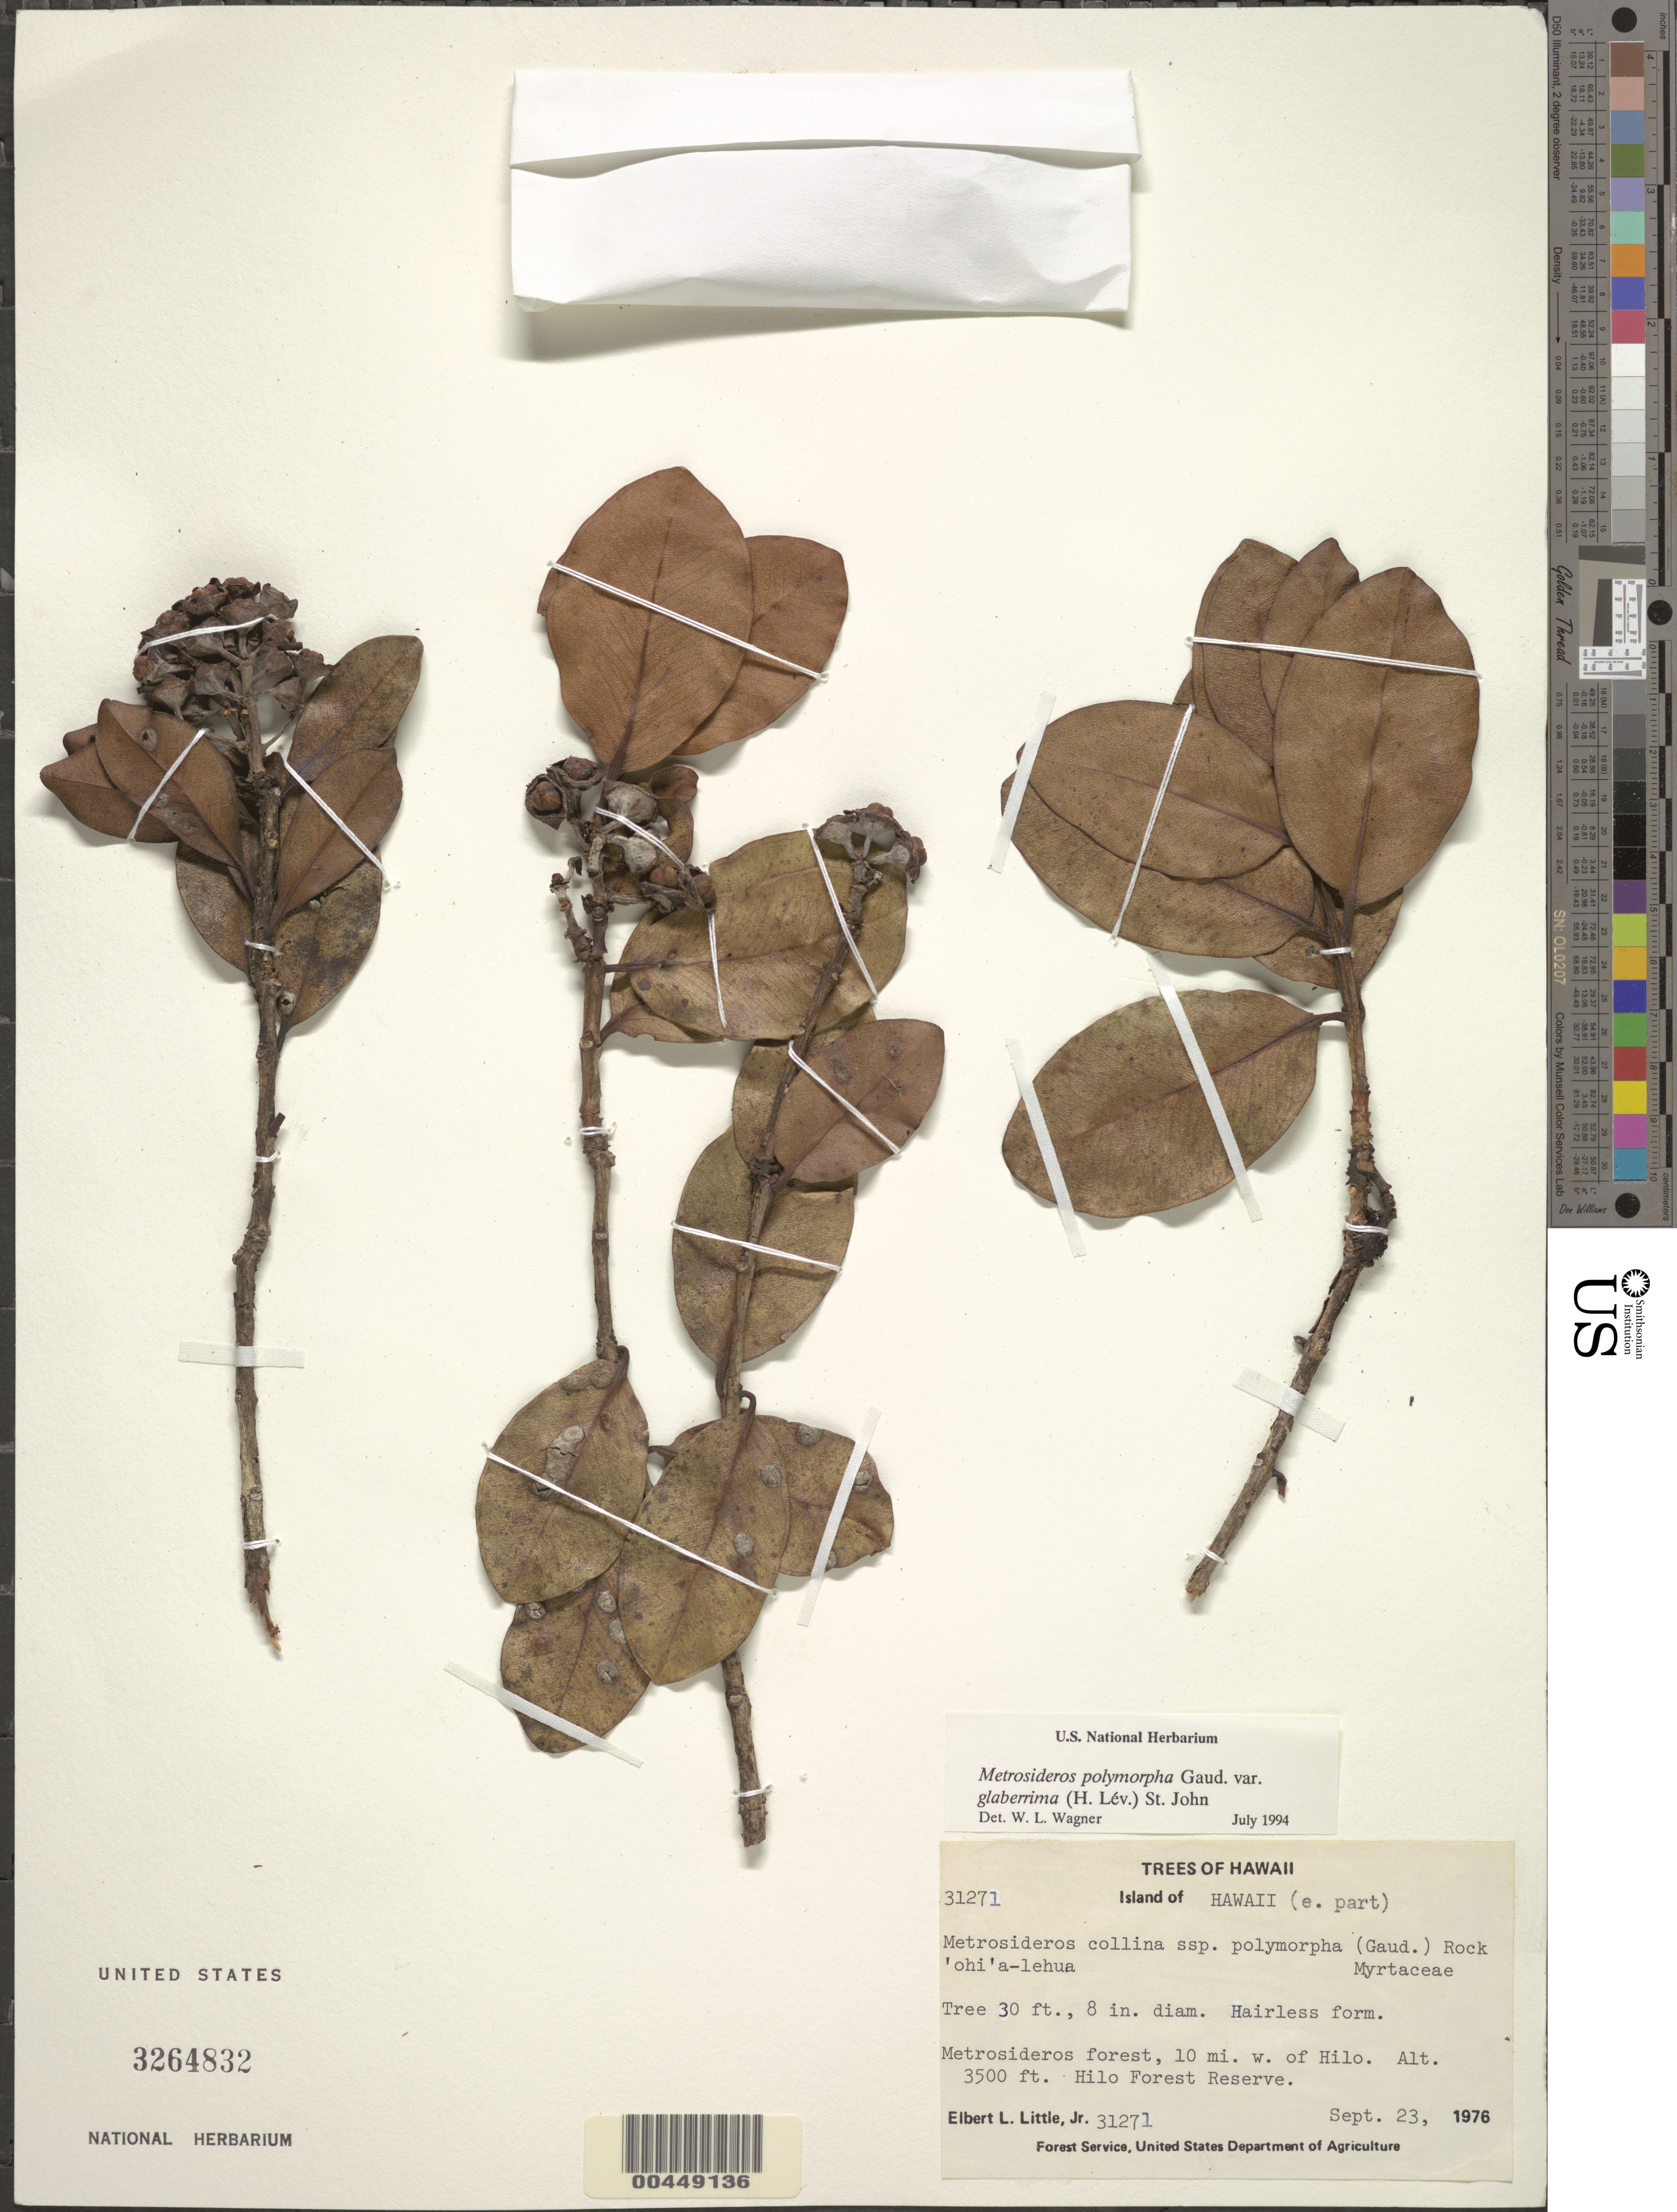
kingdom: Plantae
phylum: Tracheophyta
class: Magnoliopsida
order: Myrtales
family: Myrtaceae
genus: Metrosideros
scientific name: Metrosideros polymorpha var. glaberrima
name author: (H. Lév.) H. St. John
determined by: Wagner, W. L., (BOT), Smithsonian Institution - National Museum of Natural History (UNITED STATES)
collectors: E. L. Little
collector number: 31271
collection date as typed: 23 Sep 1976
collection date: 1976-09-23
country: United States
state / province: Hawaii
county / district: Hawaii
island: Hawaii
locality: E part of Hawaii, 10 mi W of Hilo, Hilo Forest Reserve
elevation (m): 1067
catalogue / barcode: US 3264832